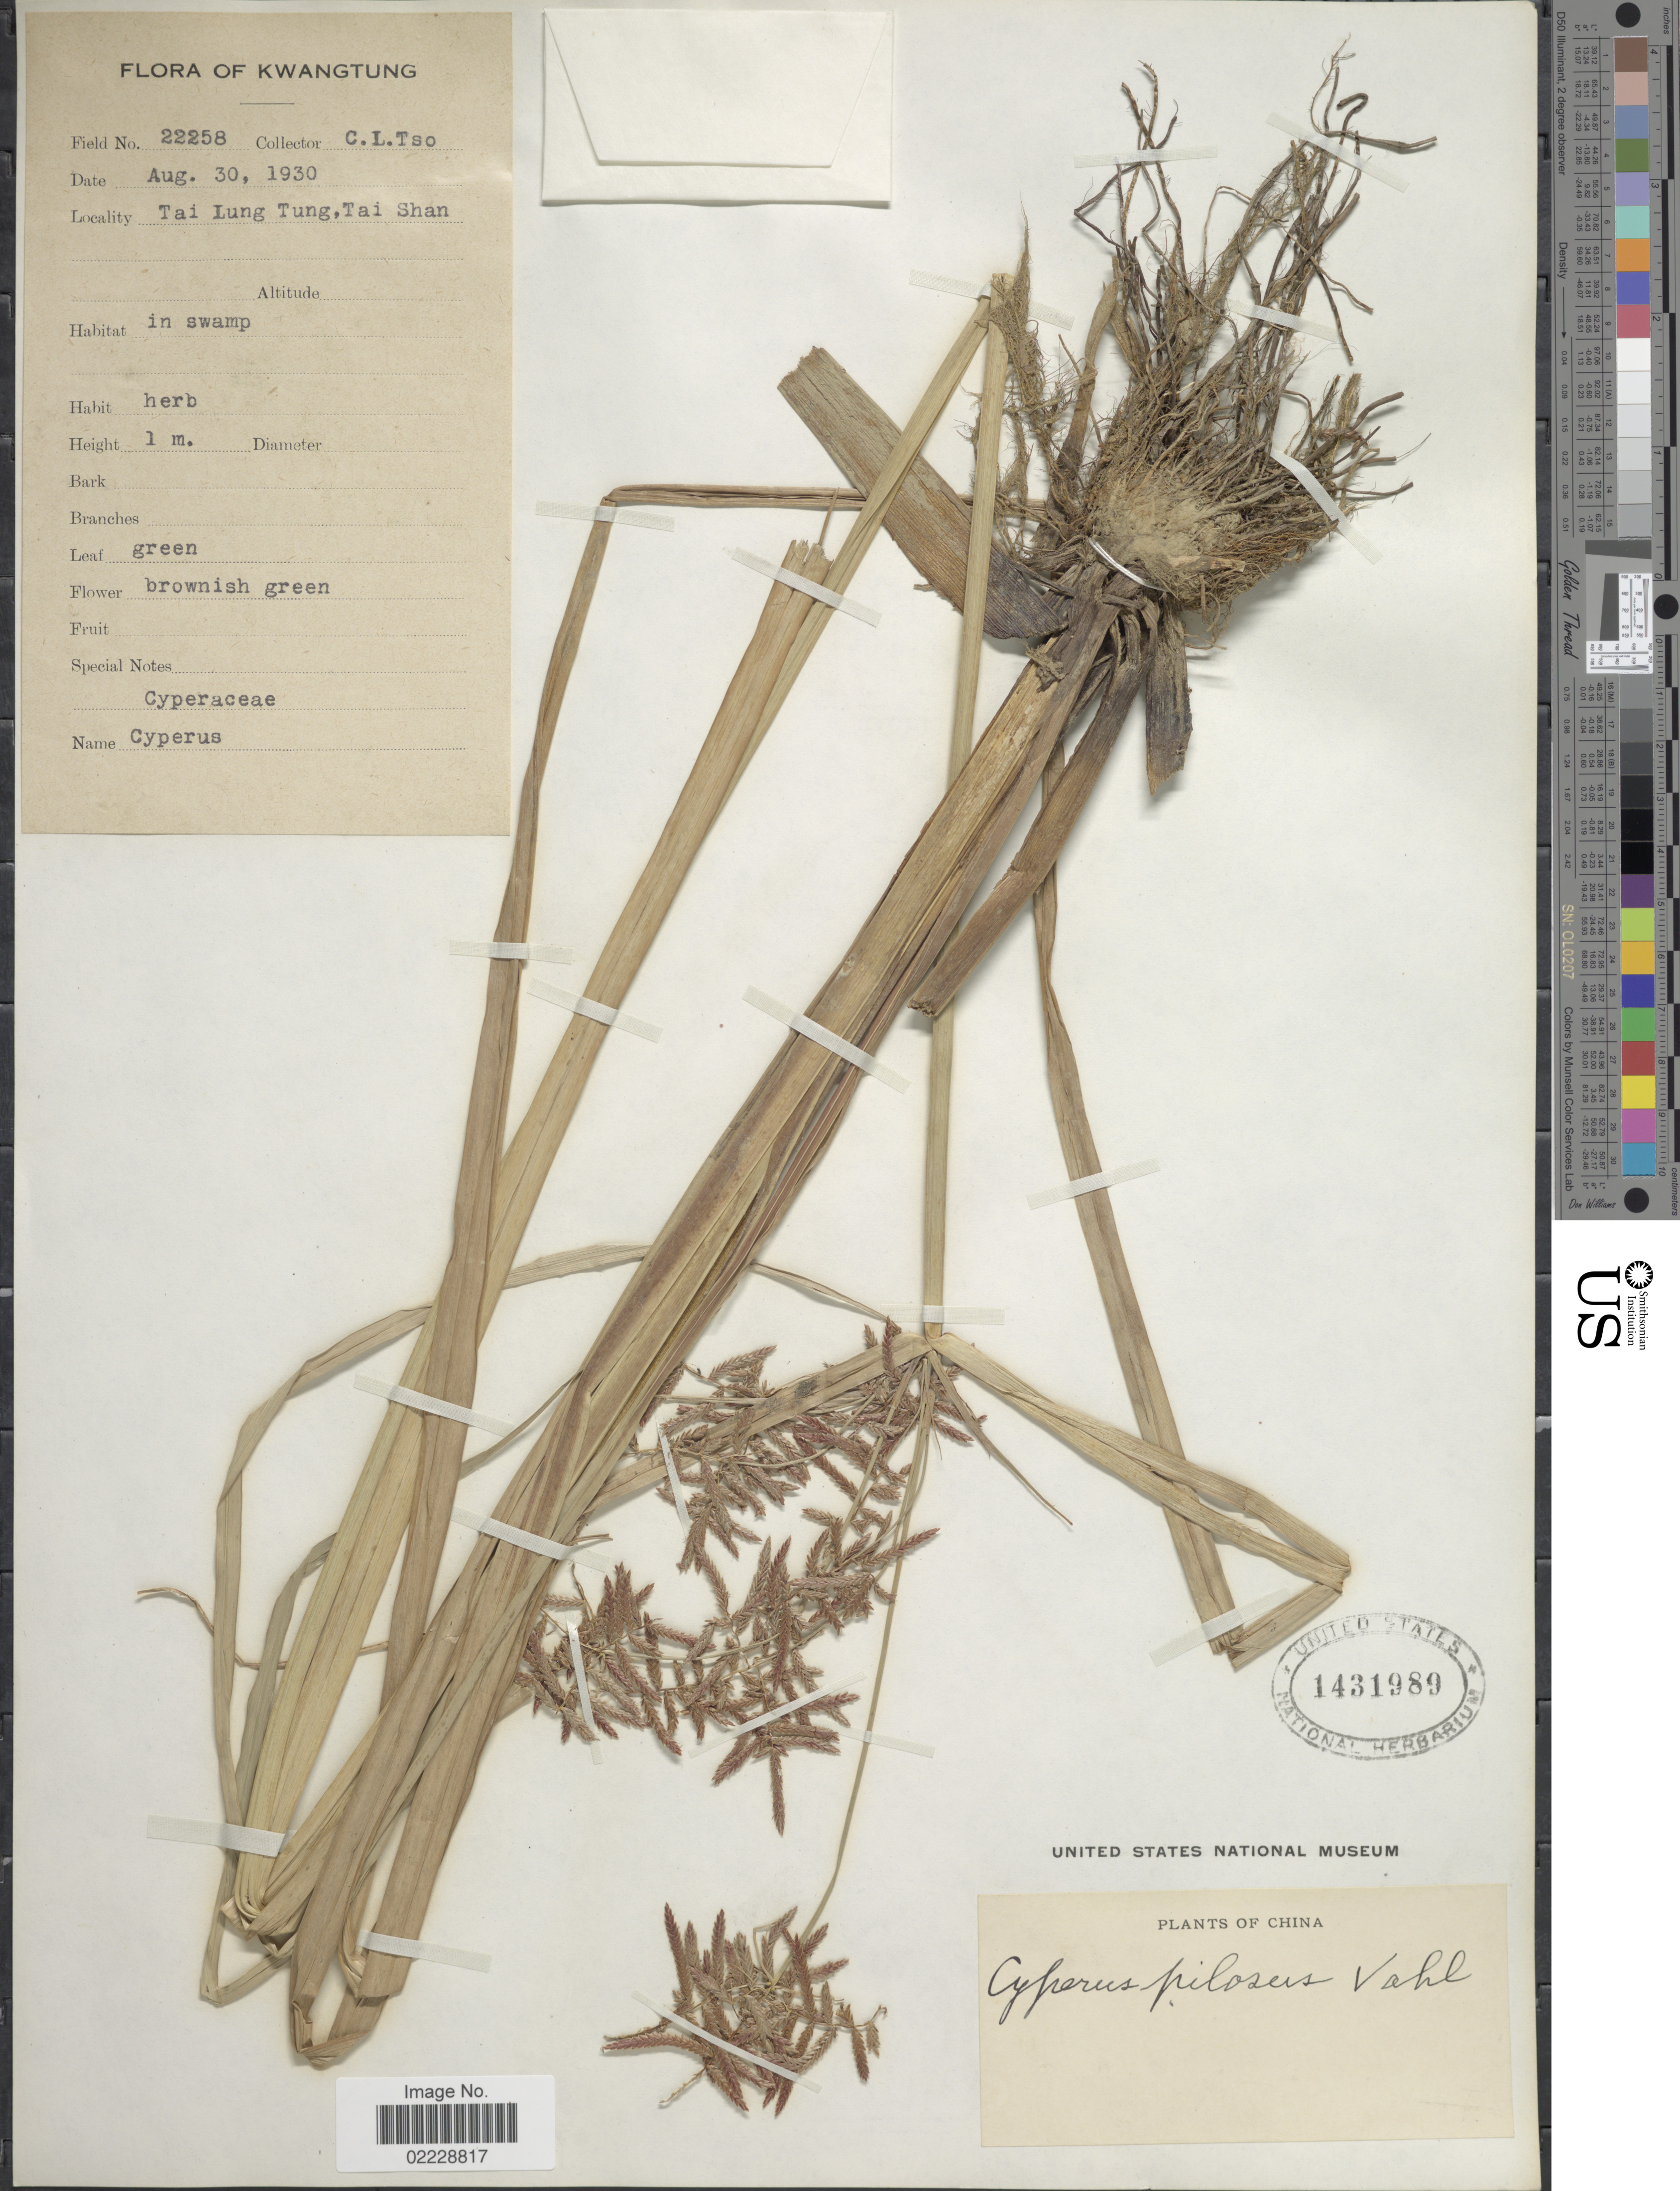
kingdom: Plantae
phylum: Tracheophyta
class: Liliopsida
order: Poales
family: Cyperaceae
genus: Cyperus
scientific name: Cyperus pilosus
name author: Vahl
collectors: C. Tso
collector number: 22258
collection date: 1930-08-30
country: China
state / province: Guangdong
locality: Kwangtung, Tai Lung Tung, Tai Shan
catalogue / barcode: US 1431989